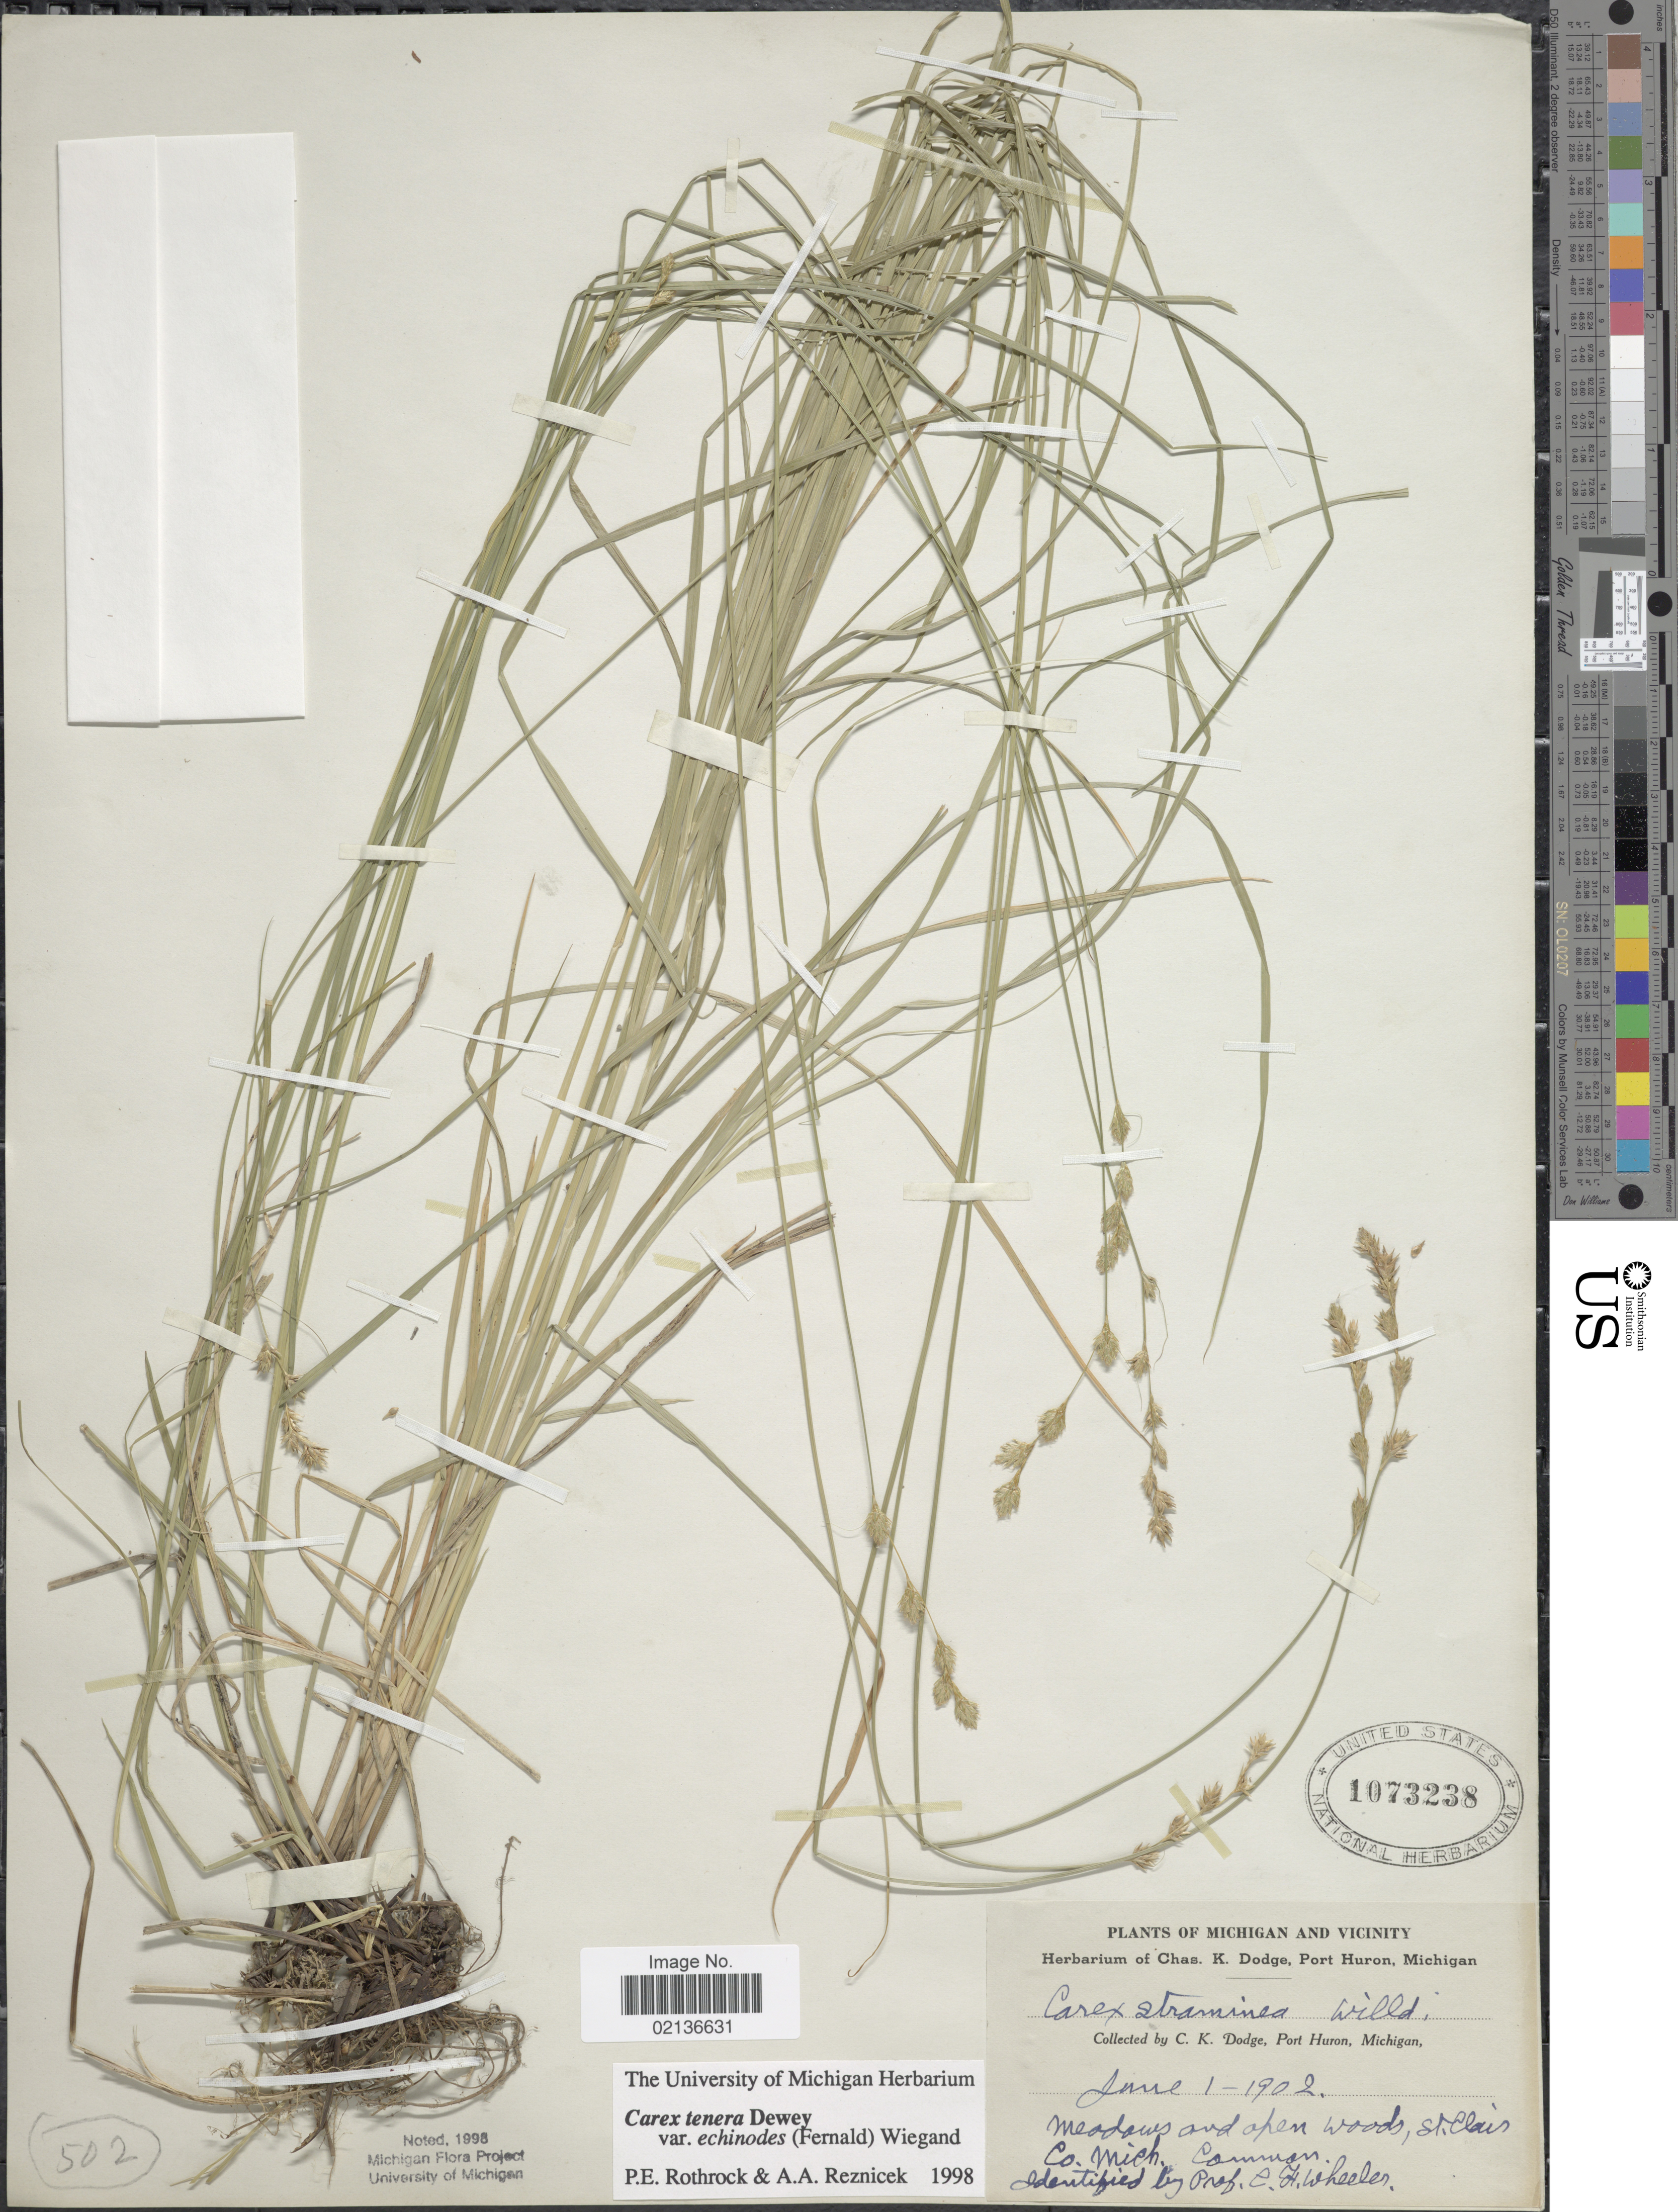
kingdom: Plantae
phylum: Tracheophyta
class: Liliopsida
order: Poales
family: Cyperaceae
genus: Carex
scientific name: Carex echinodes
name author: (Fernald) P. Rothr. et al.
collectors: C. Dodge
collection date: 1902-06-01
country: United States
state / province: Michigan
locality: Michigan and Vicinity, St. Clair Co.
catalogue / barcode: US 1073238